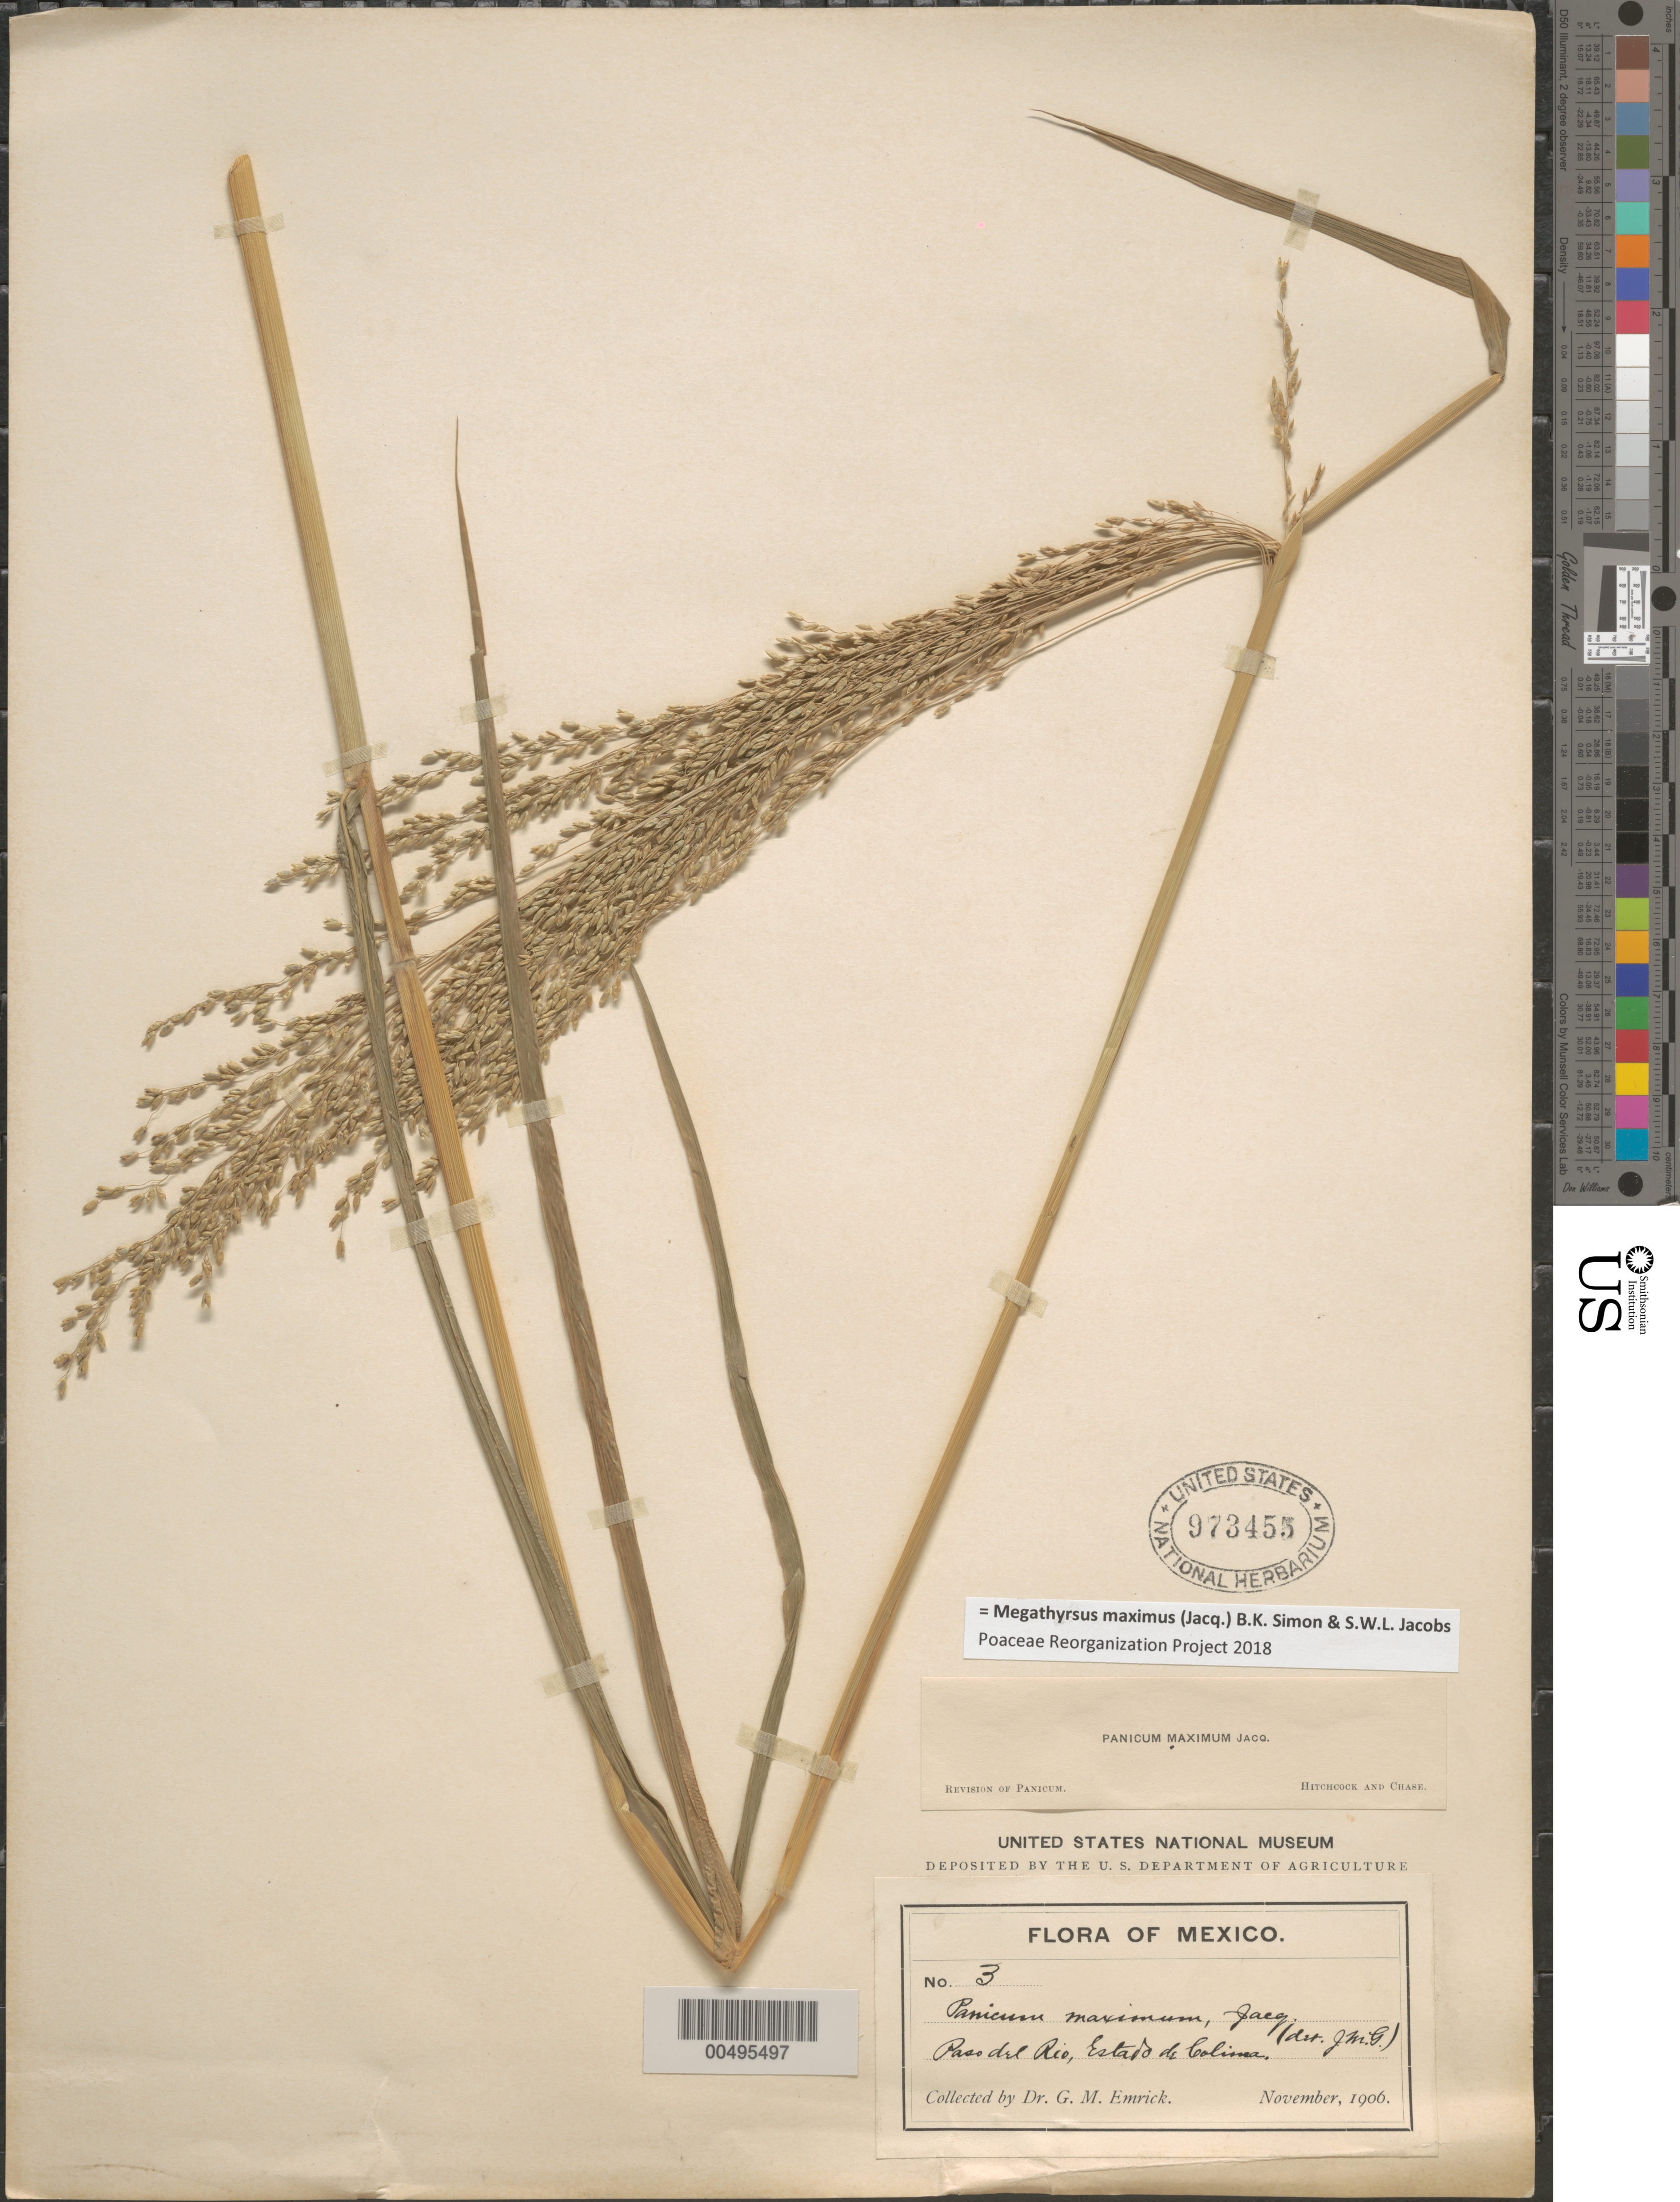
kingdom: Plantae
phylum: Tracheophyta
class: Liliopsida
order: Poales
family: Poaceae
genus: Megathyrsus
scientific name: Megathyrsus maximus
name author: (Jacq.) B.K. Simon & S.W.L. Jacobs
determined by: Poaceae Reorganization Project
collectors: G. Emrick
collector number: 3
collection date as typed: Nov 1906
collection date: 1906-11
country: Mexico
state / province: Colima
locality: Pass del Rio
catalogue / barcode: US 973455